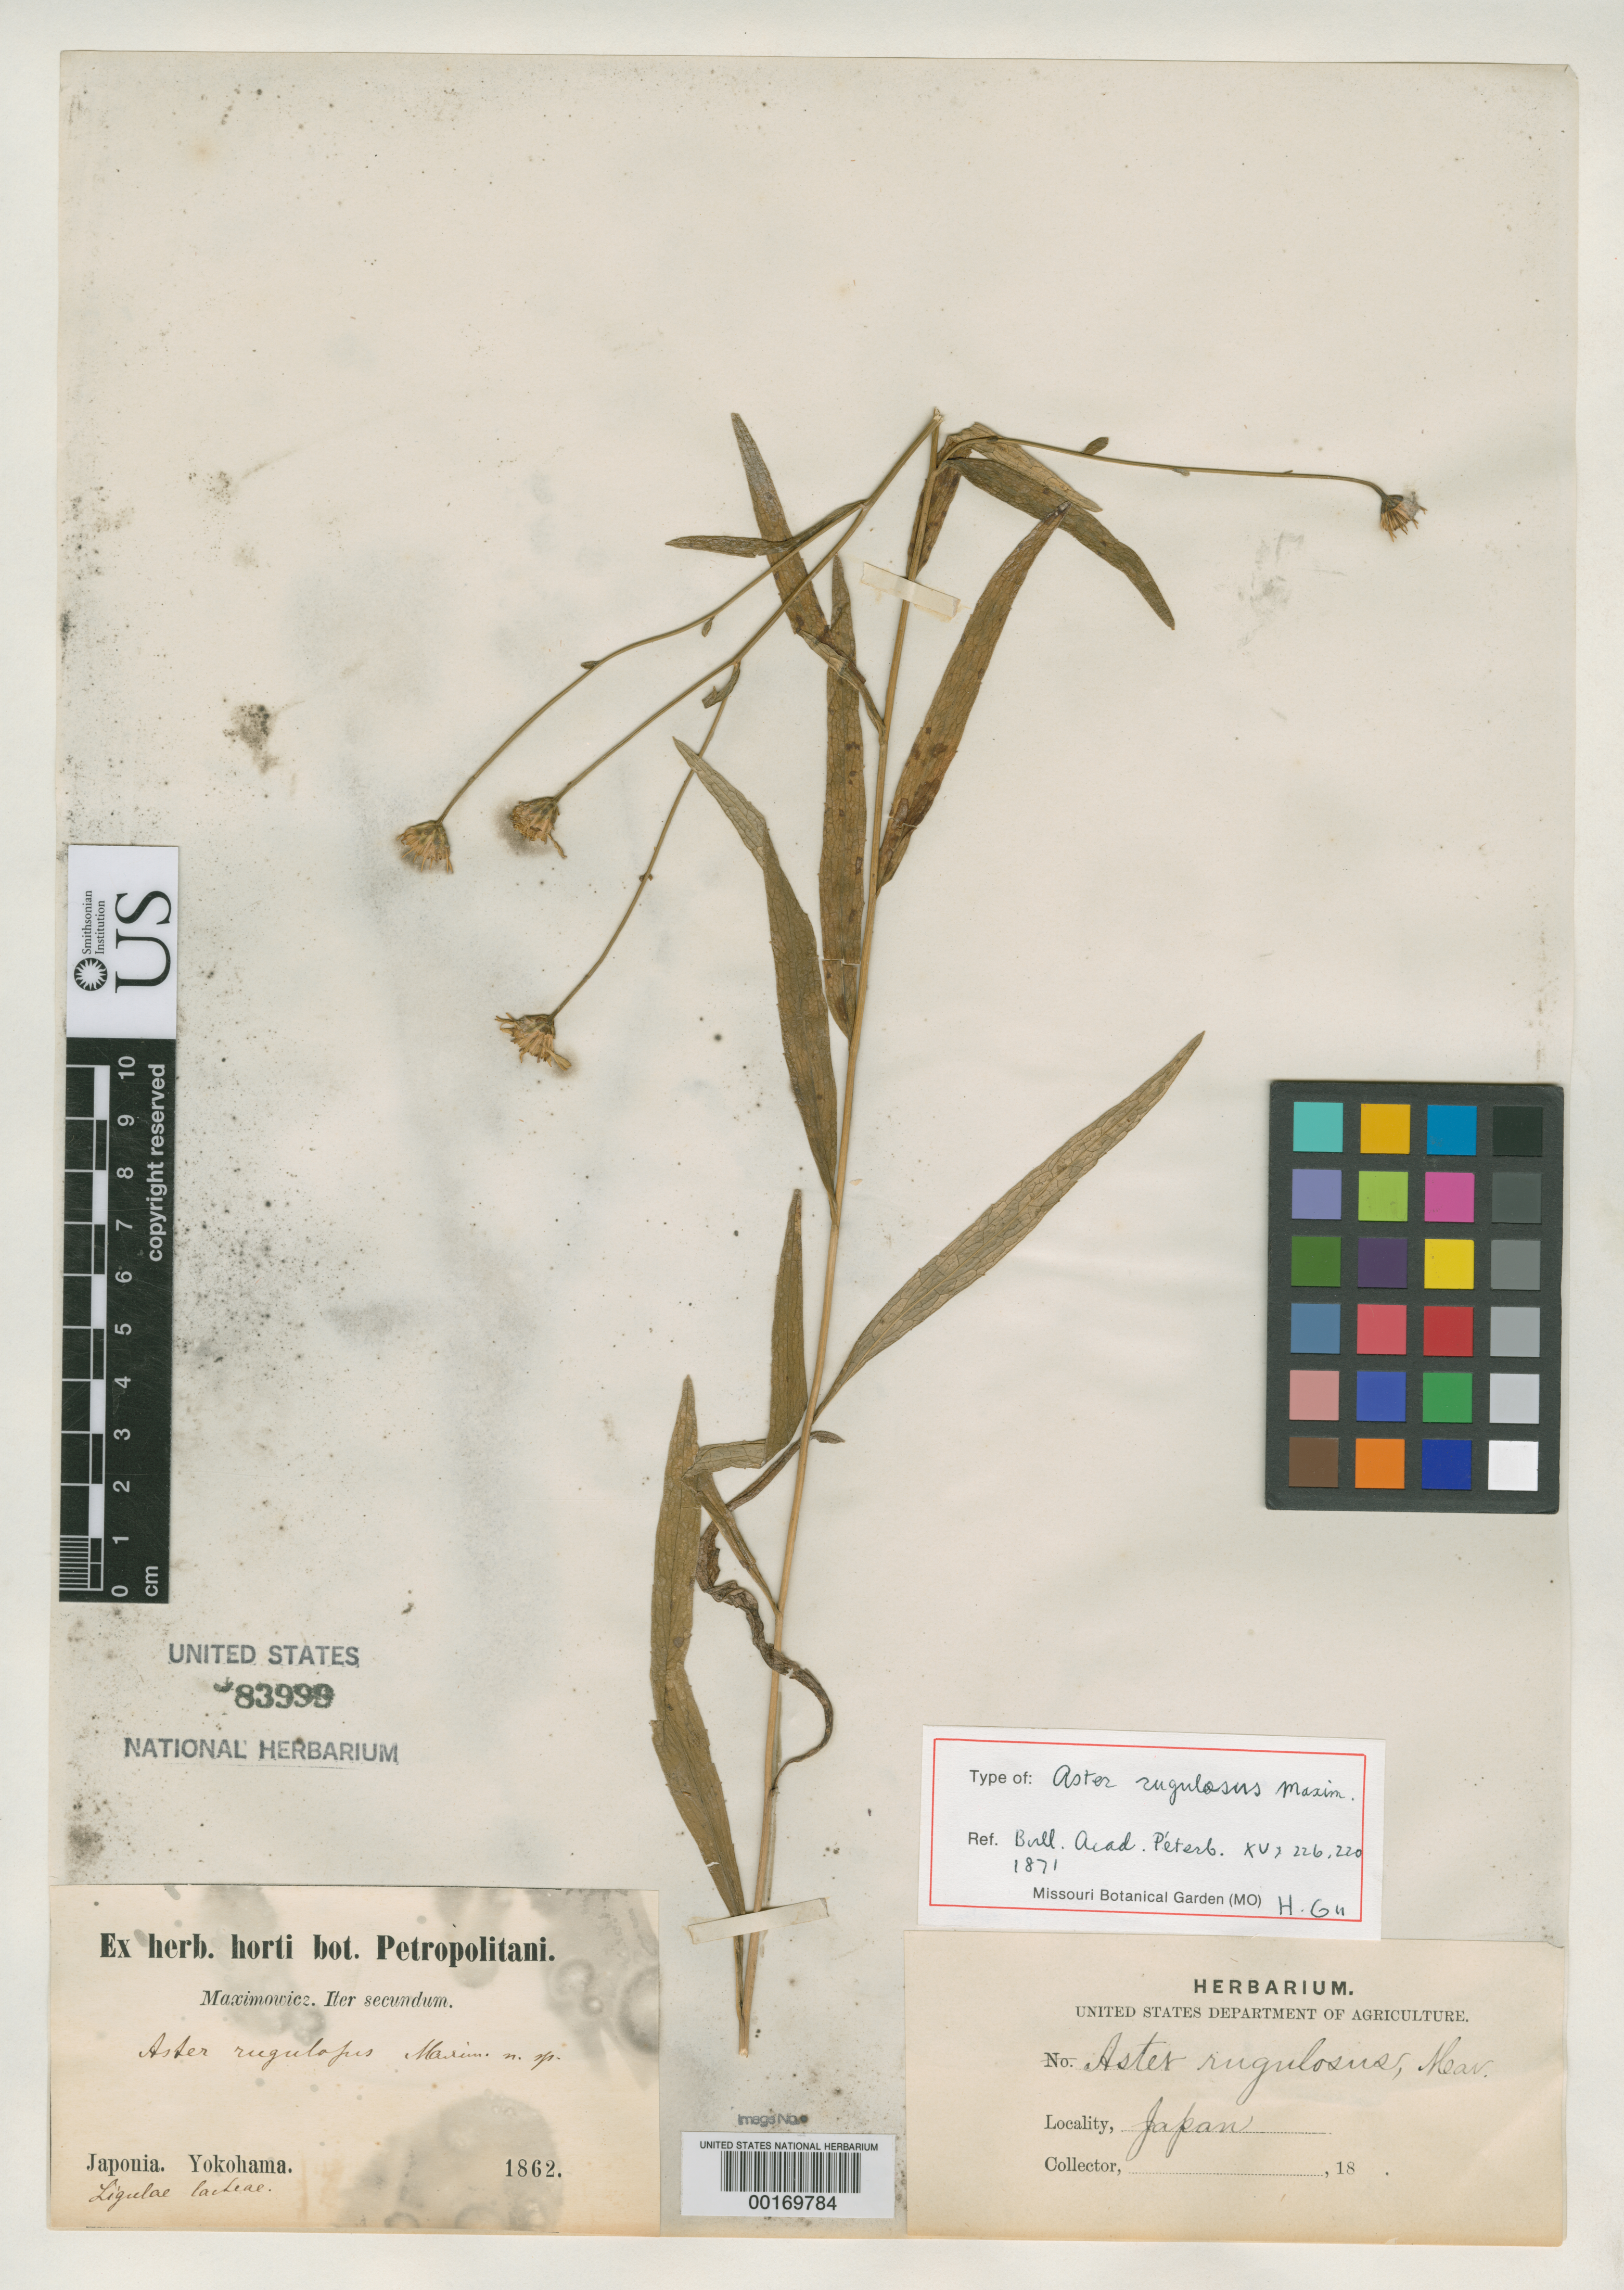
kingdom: Plantae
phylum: Tracheophyta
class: Magnoliopsida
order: Asterales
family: Asteraceae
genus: Aster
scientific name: Aster rugulosus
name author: Maxim.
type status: Type Collection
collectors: C. J. Maximowicz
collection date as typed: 1862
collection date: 1862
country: Japan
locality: Yokohama.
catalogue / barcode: US 83999